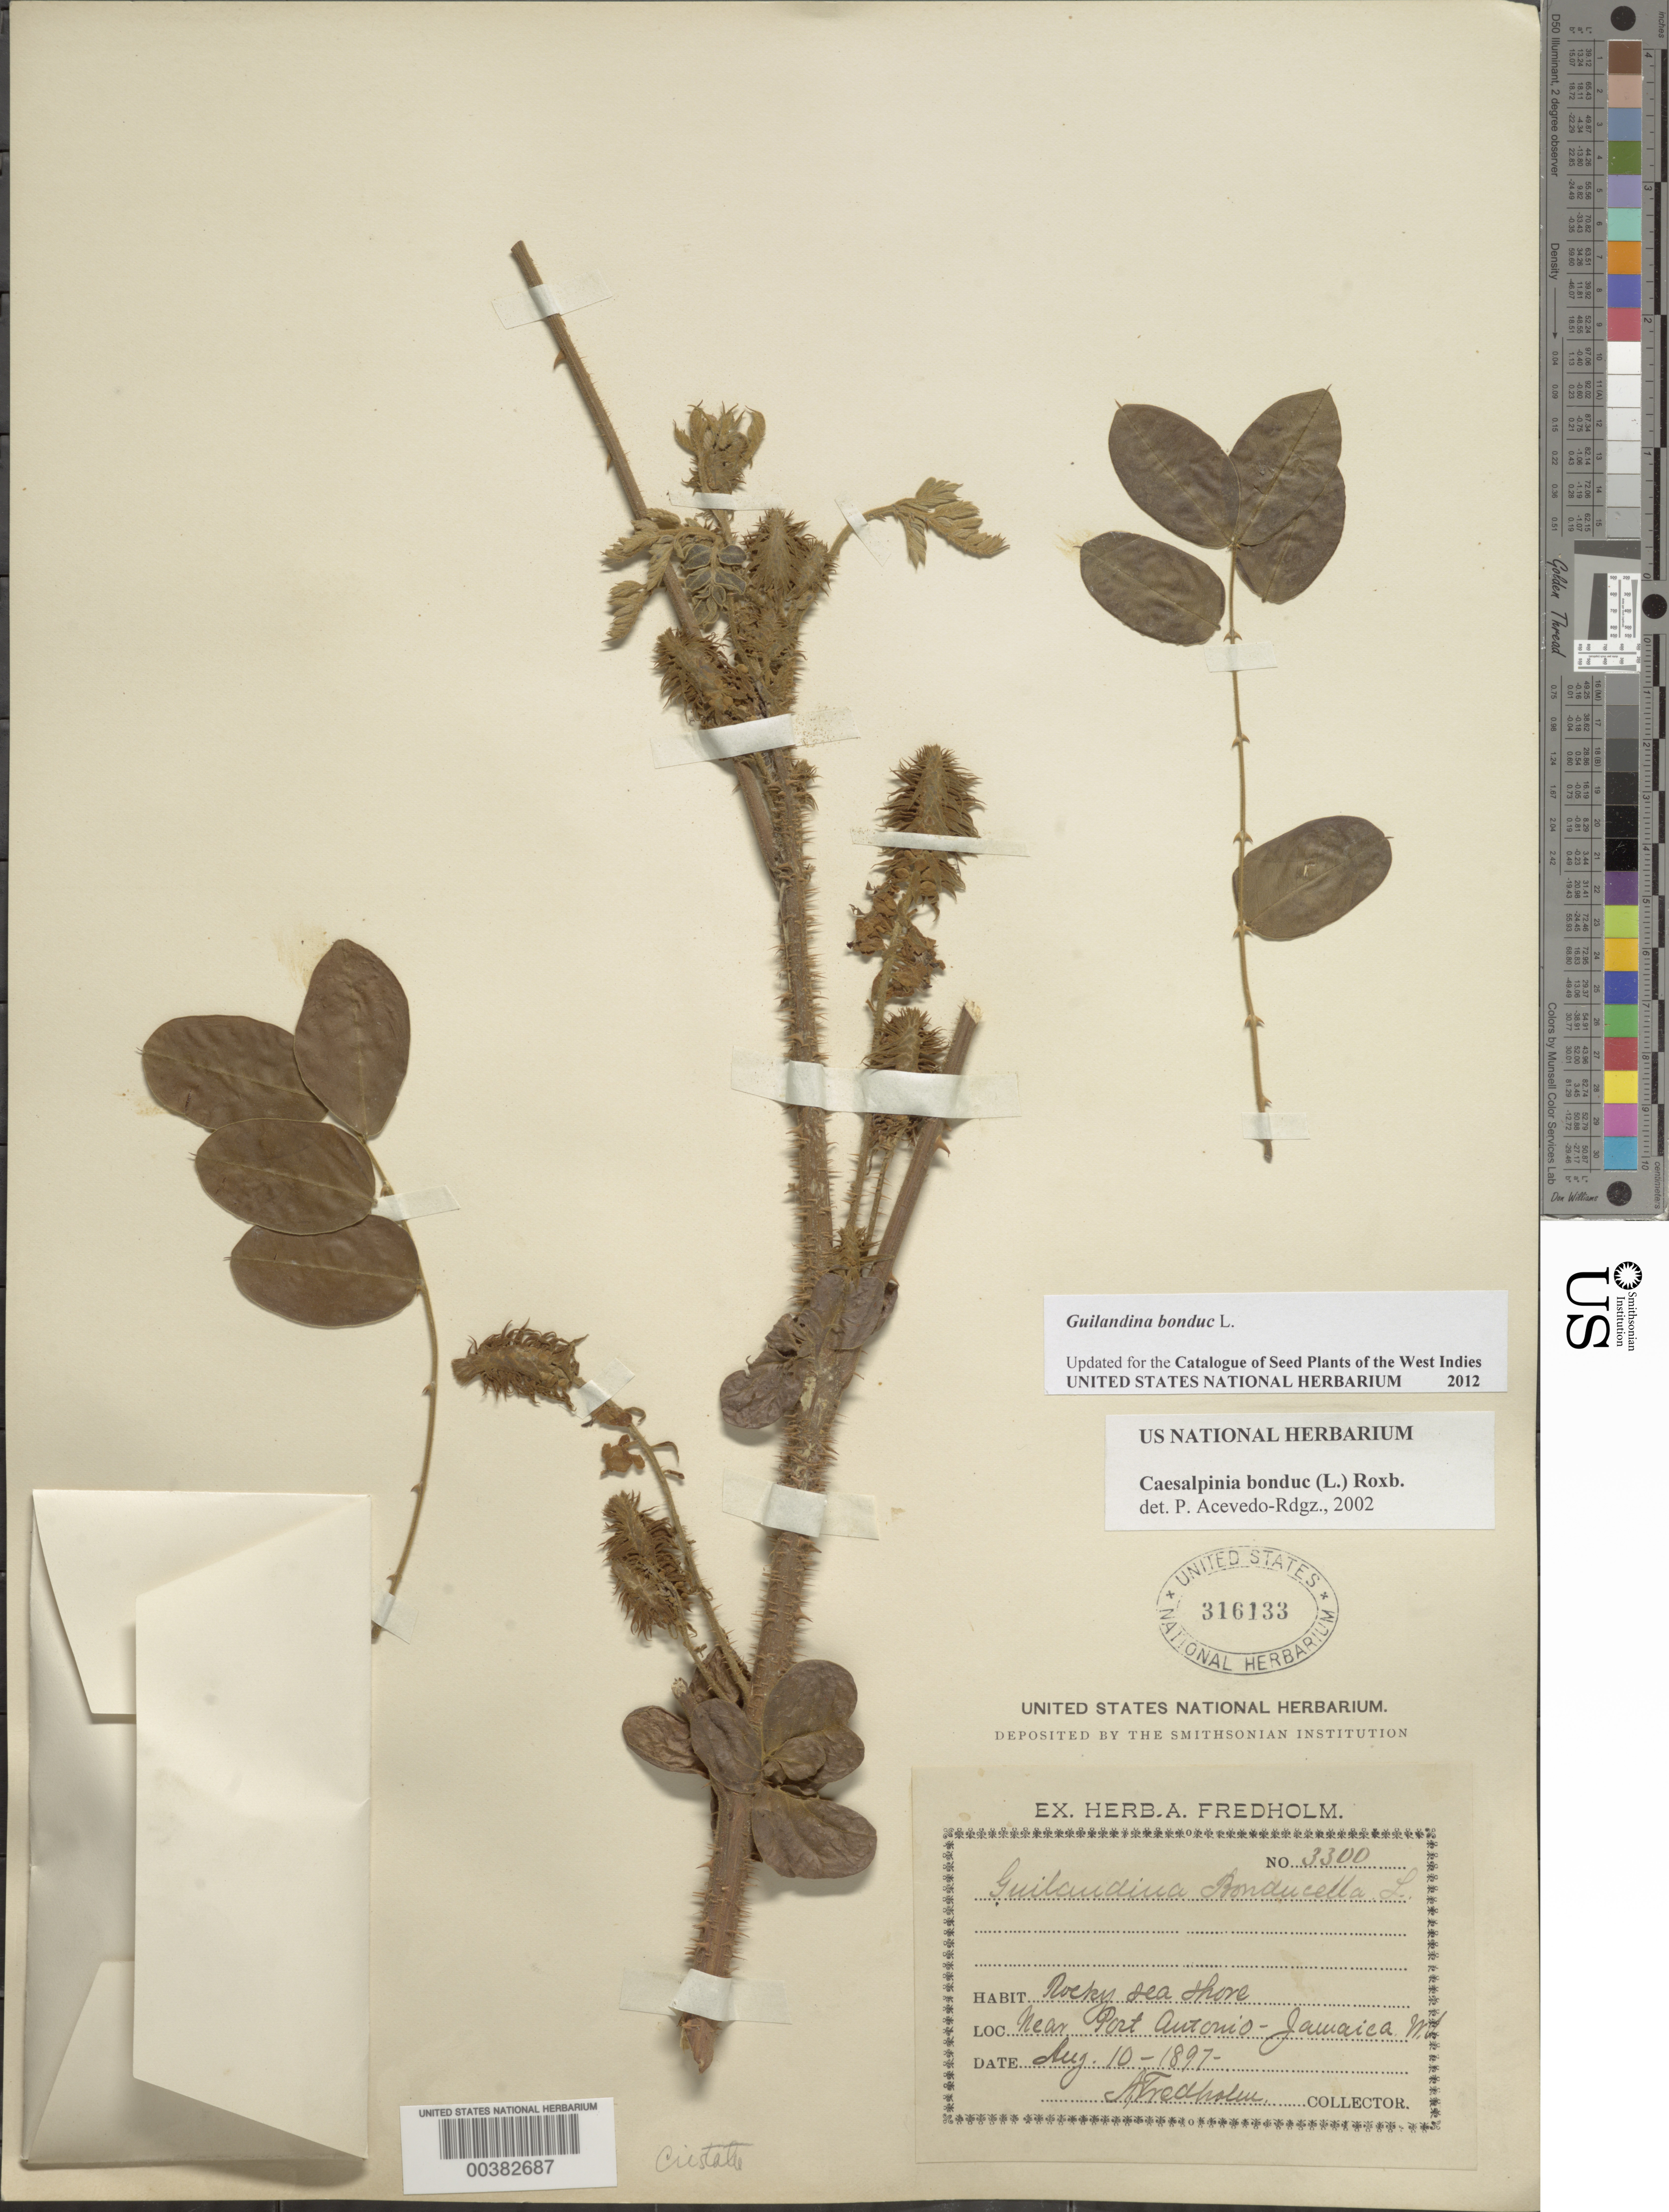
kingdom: Plantae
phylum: Tracheophyta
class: Magnoliopsida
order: Fabales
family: Fabaceae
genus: Guilandina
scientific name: Guilandina bonduc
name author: L.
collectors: A. J. Fredholm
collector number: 3300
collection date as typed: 10 Aug 1897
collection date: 1897-08-10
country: Jamaica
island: Greater Antilles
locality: Near post antonio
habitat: Rocky sea shore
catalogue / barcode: US 316133